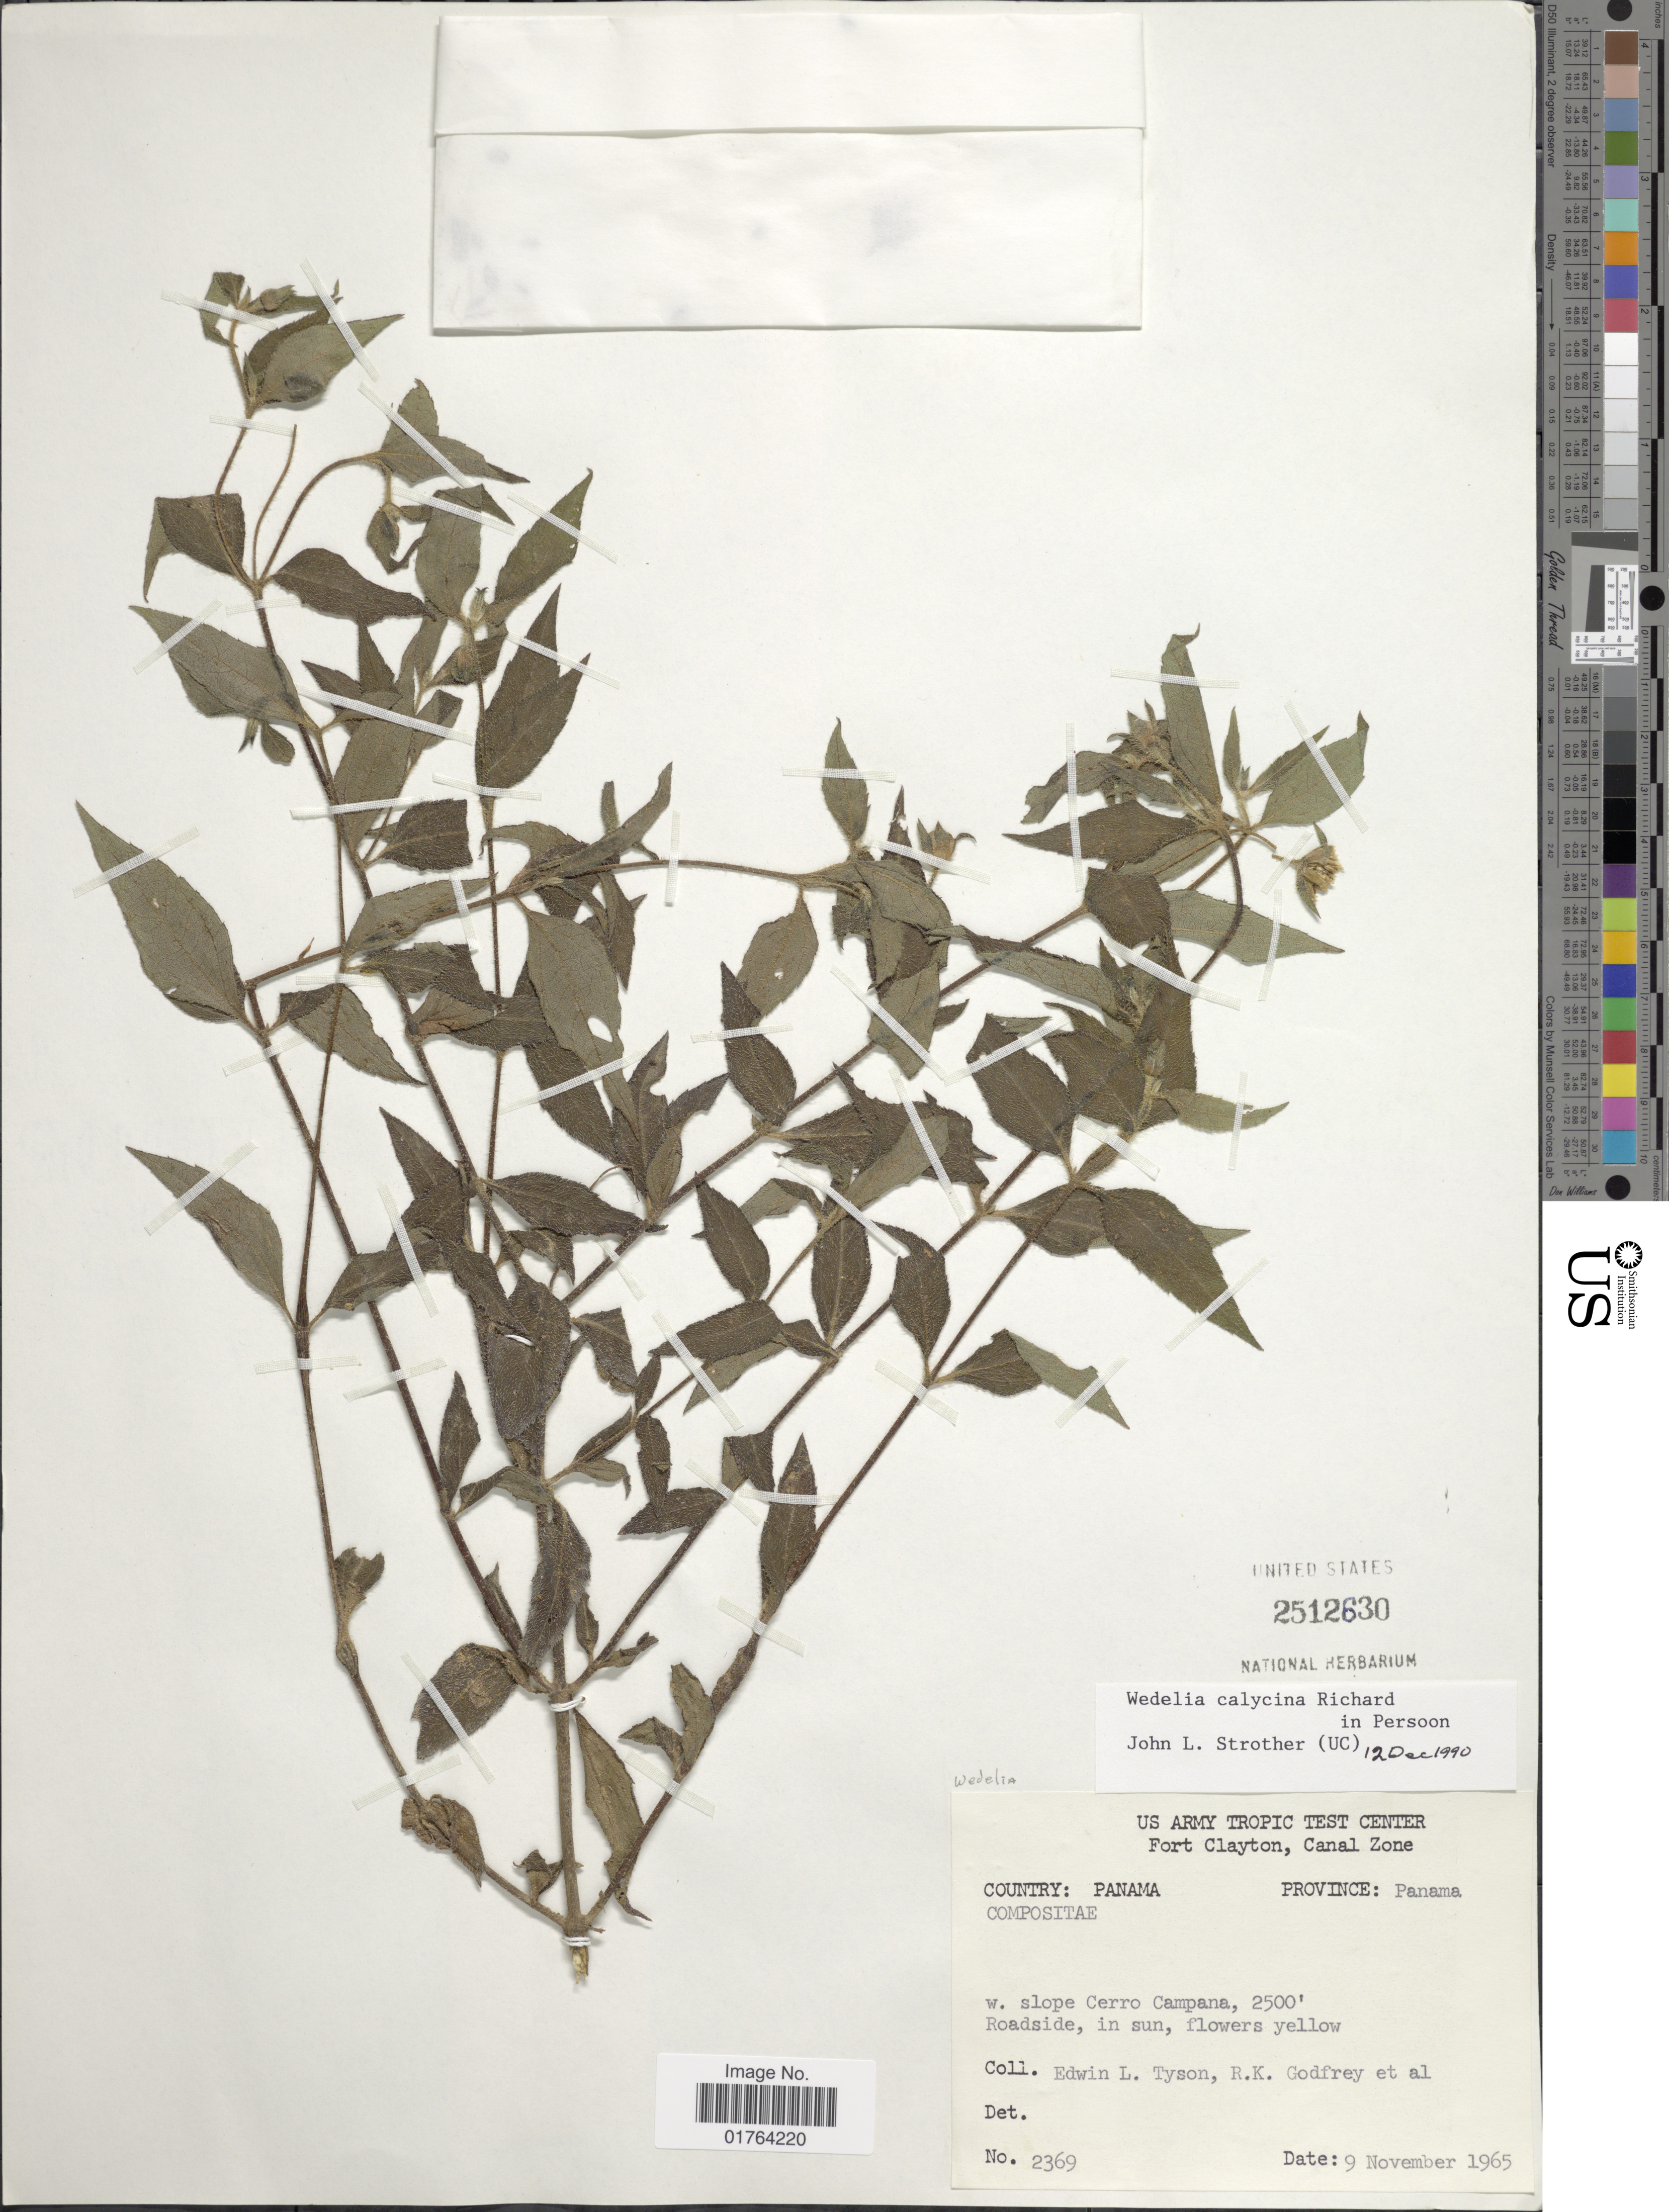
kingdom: Plantae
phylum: Tracheophyta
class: Magnoliopsida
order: Asterales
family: Asteraceae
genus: Wedelia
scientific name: Wedelia calycina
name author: Rich.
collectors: E. L. Tyson, R. K. Godfrey & et al.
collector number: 2369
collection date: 1965-11-09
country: Panama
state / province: Colón / Panamá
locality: Fort Clayton, Canal Zone, W. slope Cerro Campana, Country: Panama, Province: Panama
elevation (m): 762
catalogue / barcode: US 2512630